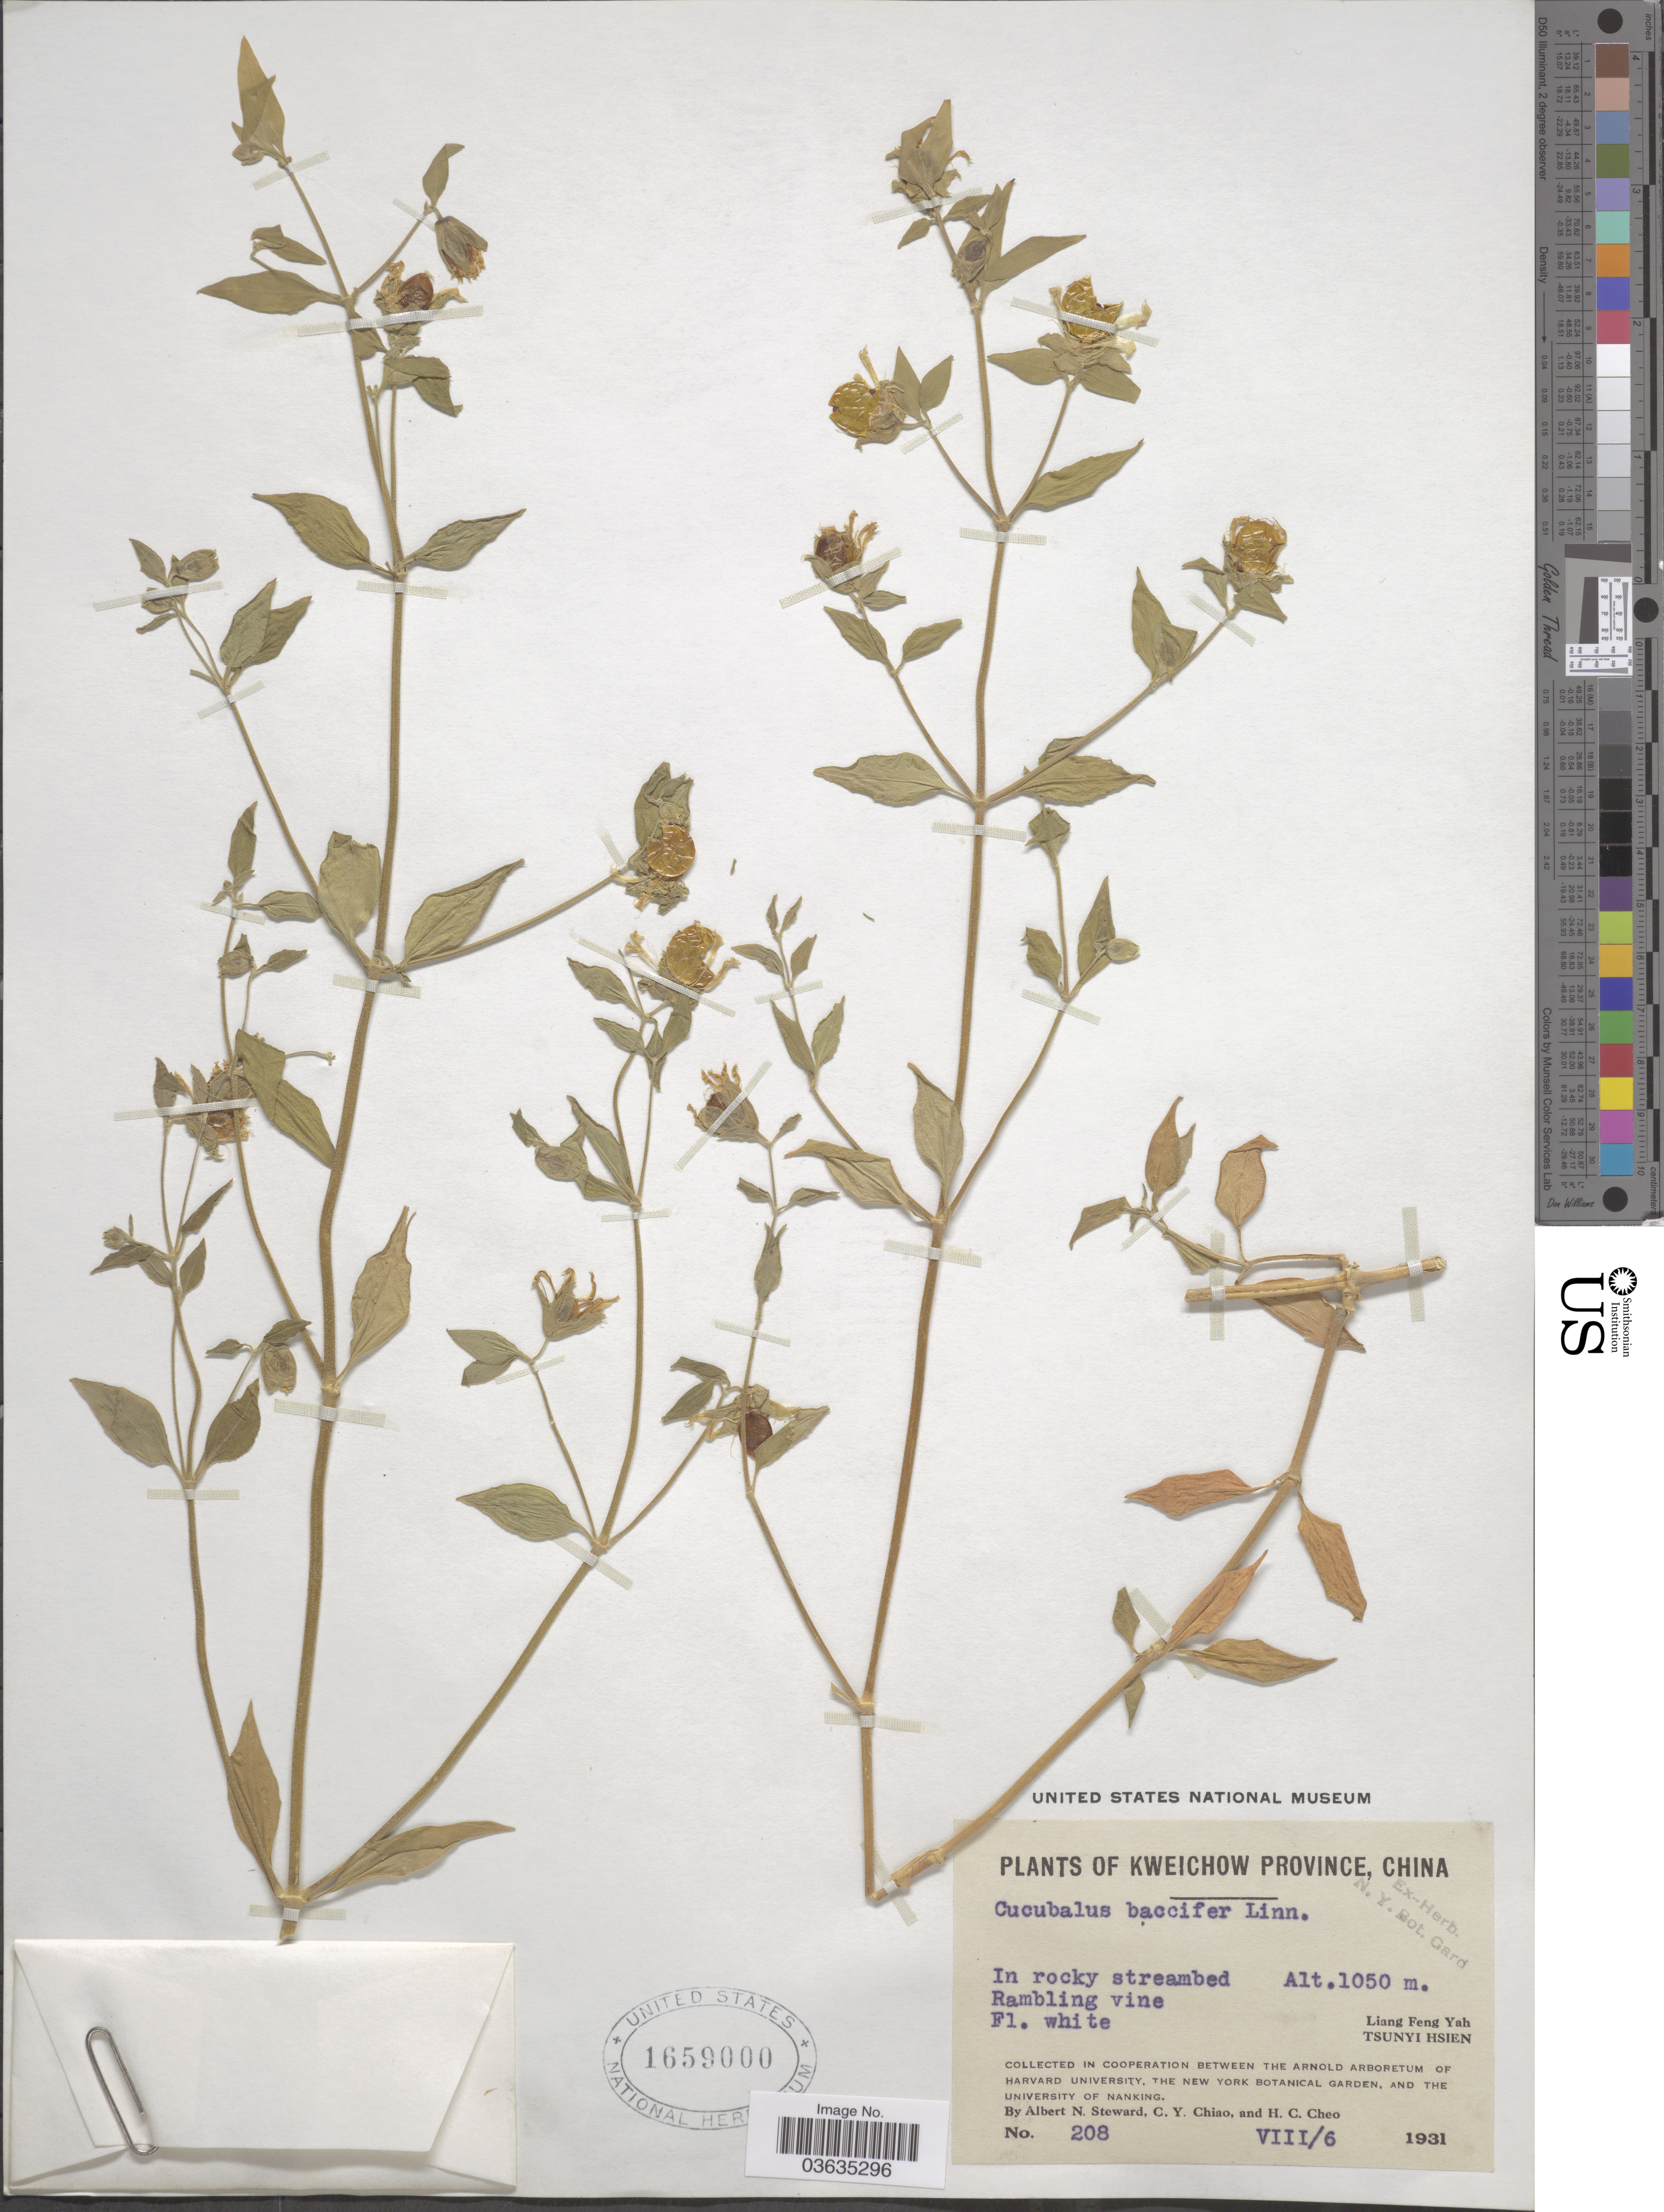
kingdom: Plantae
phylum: Tracheophyta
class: Magnoliopsida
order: Caryophyllales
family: Caryophyllaceae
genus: Silene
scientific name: Silene baccifera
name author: (L.) Durande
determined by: U.S. National Herbarium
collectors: A. N. Steward, C. Y. Chiao & H. Cheo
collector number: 208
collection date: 1931-08-06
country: China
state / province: Guizhou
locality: Kweichow Province. Liang Feng Yah Tsunyi Hsien.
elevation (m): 1050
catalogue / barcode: US 1659000